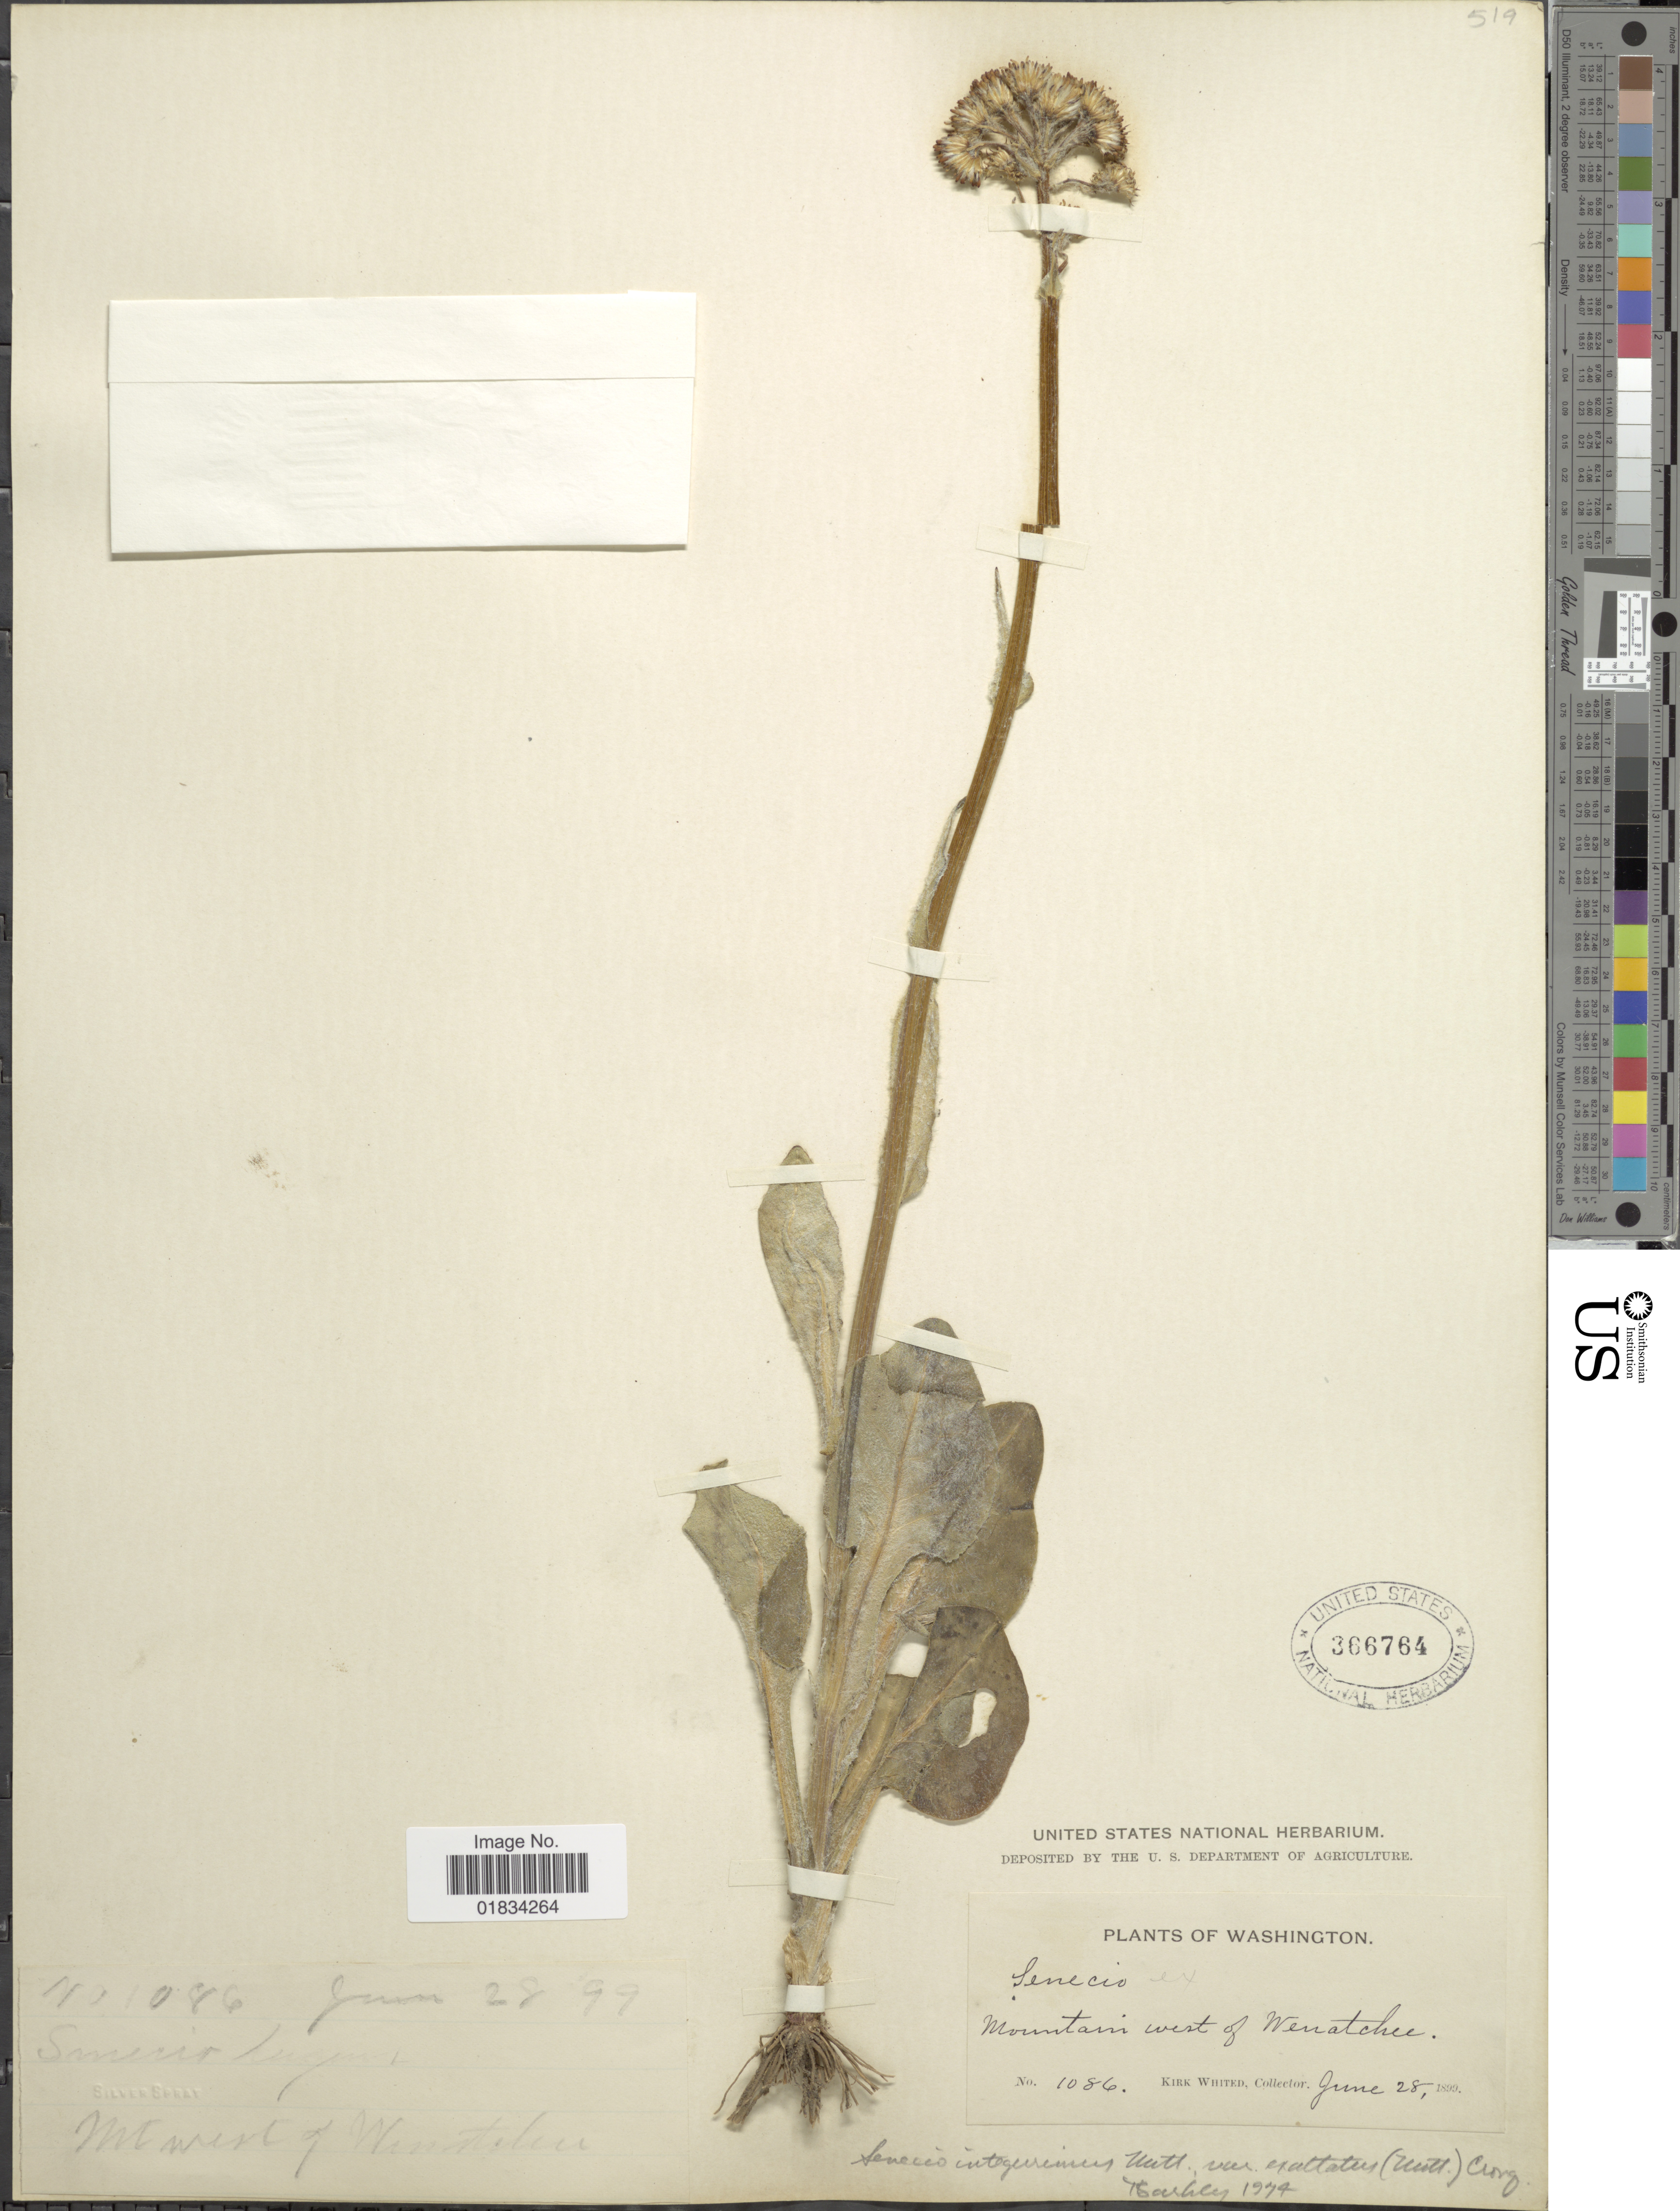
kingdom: Plantae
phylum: Tracheophyta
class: Magnoliopsida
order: Asterales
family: Asteraceae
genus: Senecio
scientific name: Senecio integerrimus var. exaltatus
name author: (Nutt.) Cronq.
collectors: K. White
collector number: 1086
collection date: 1899-06-28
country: United States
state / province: Washington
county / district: Chelan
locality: Mountain west of Wenatchee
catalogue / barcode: US 366764